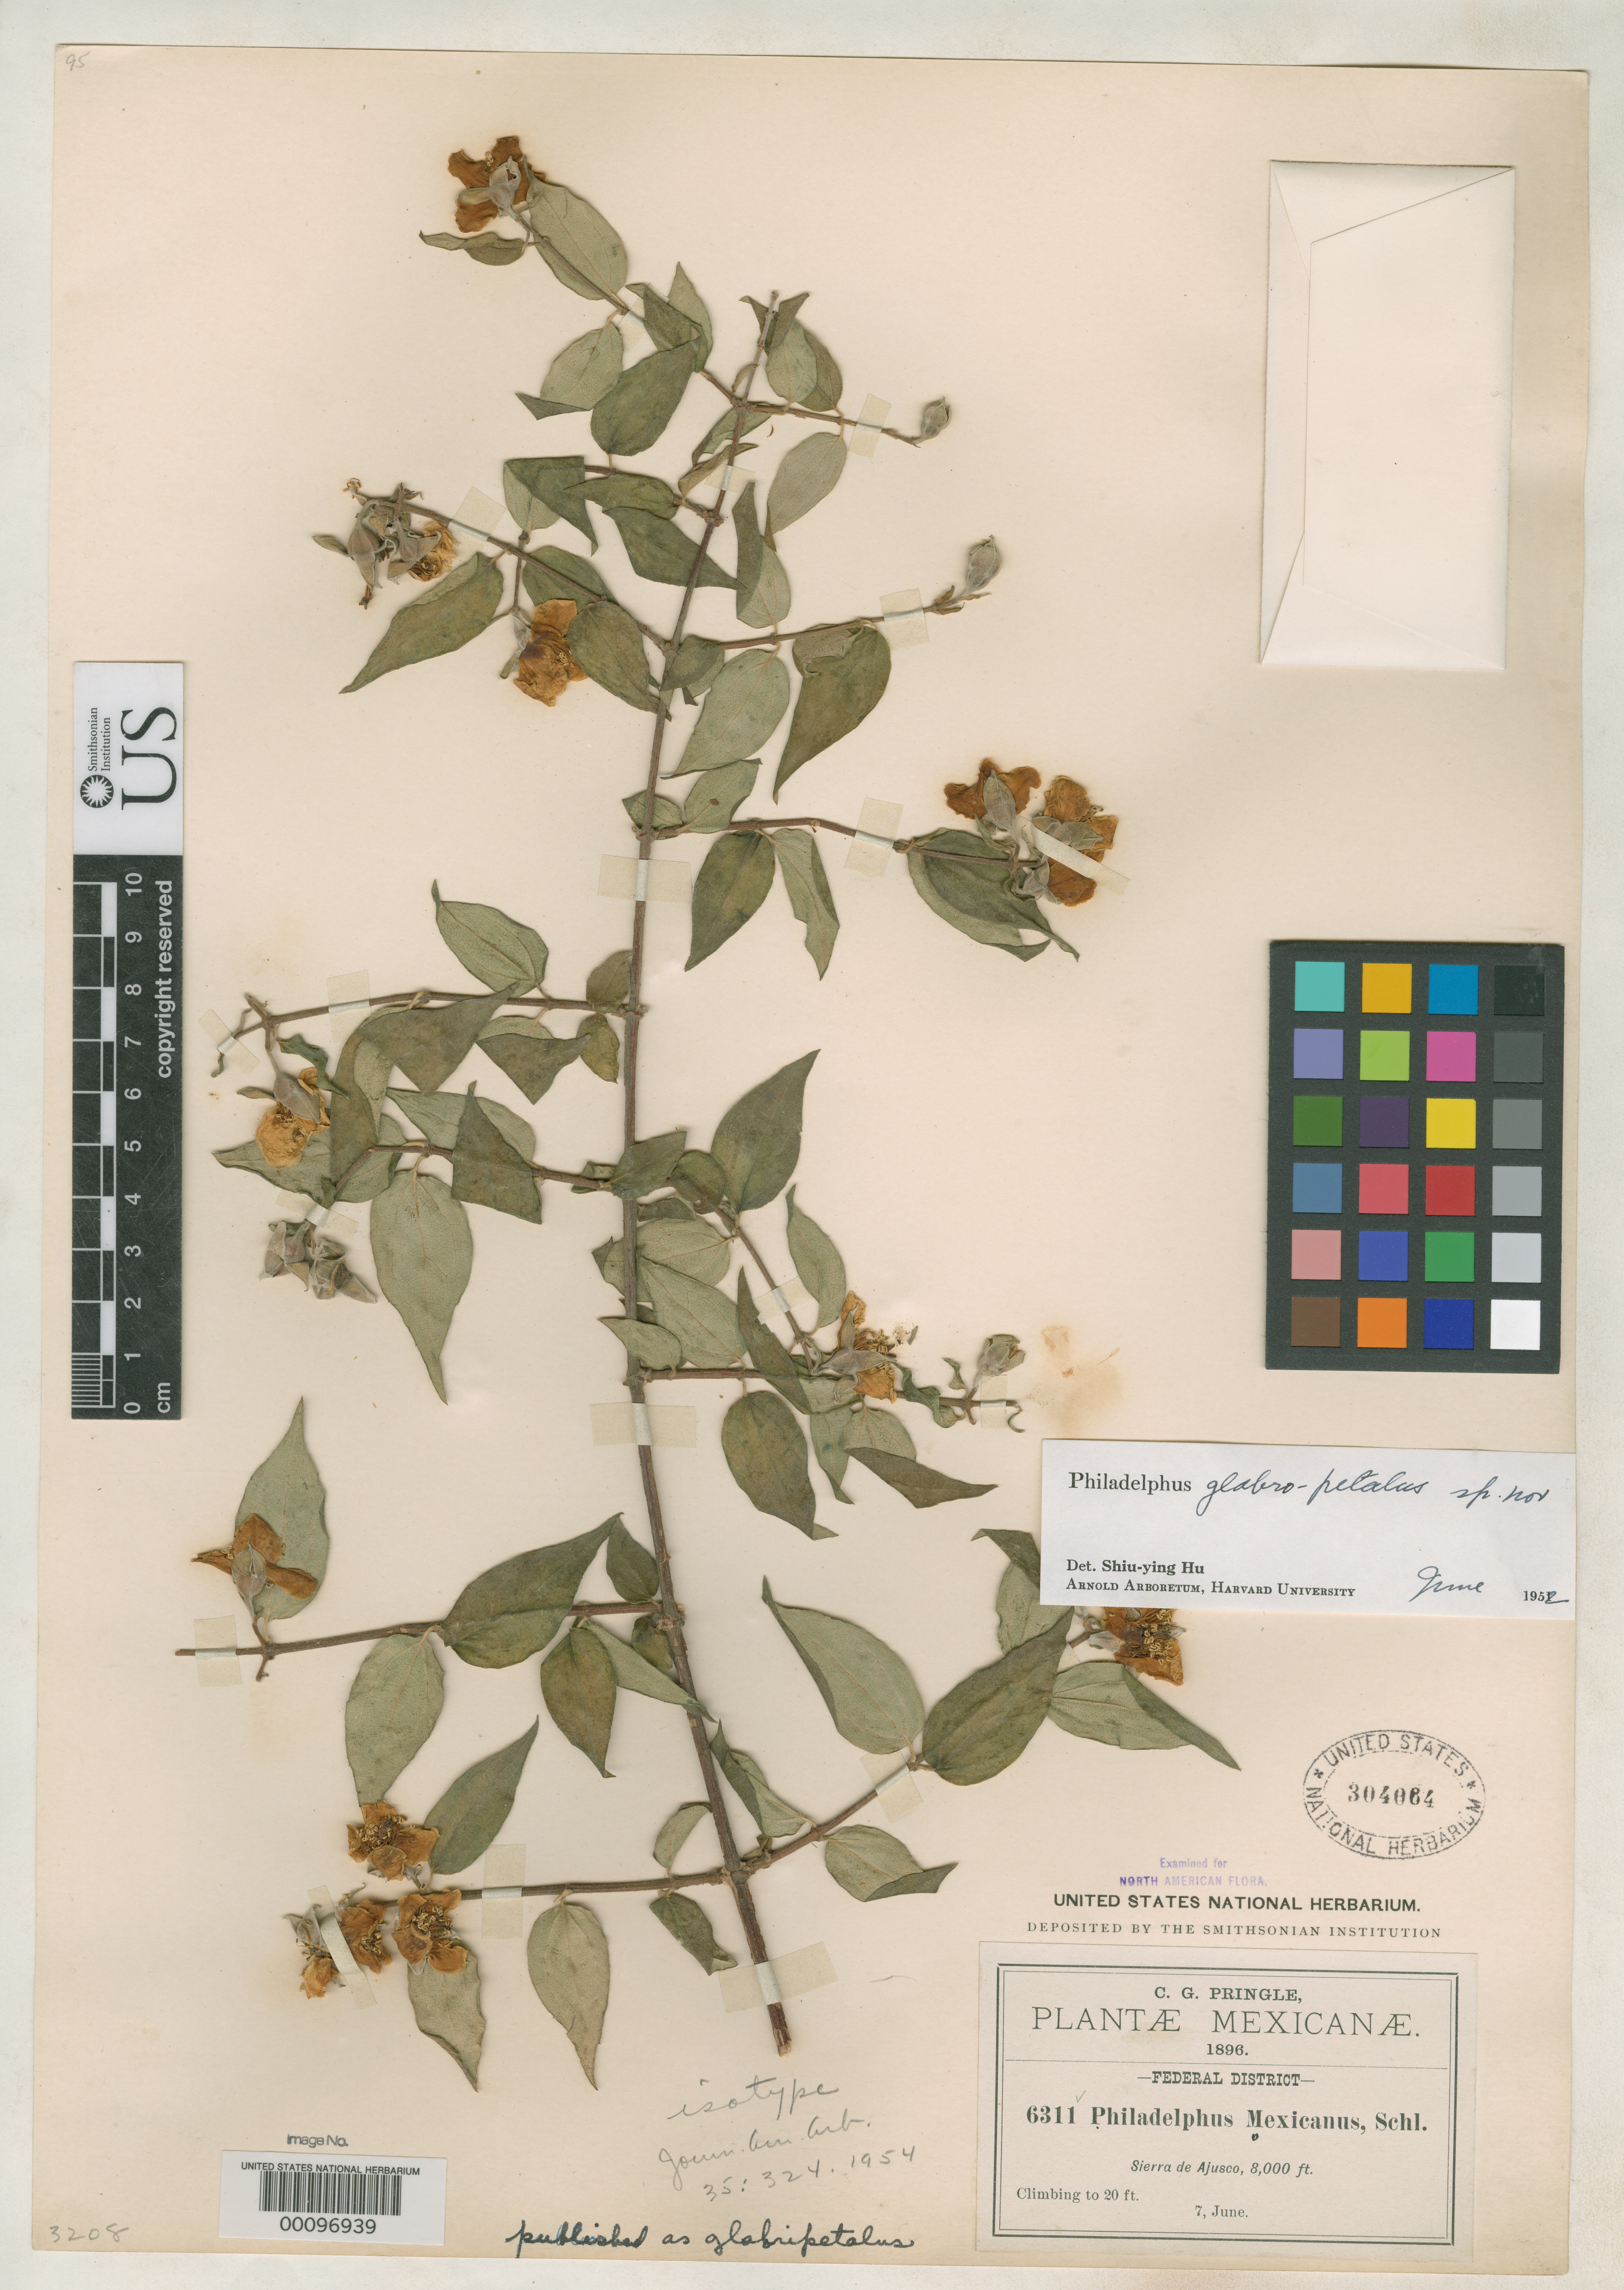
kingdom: Plantae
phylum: Tracheophyta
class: Magnoliopsida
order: Cornales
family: Hydrangeaceae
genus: Philadelphus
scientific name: Philadelphus glabripetalus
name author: S.Y. Hu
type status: Isotype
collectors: C. G. Pringle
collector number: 6311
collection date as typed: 07 Jun 1896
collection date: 1896-06-07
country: Mexico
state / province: Distrito Federal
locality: Sierra de Ajusco.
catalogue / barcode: US 304064